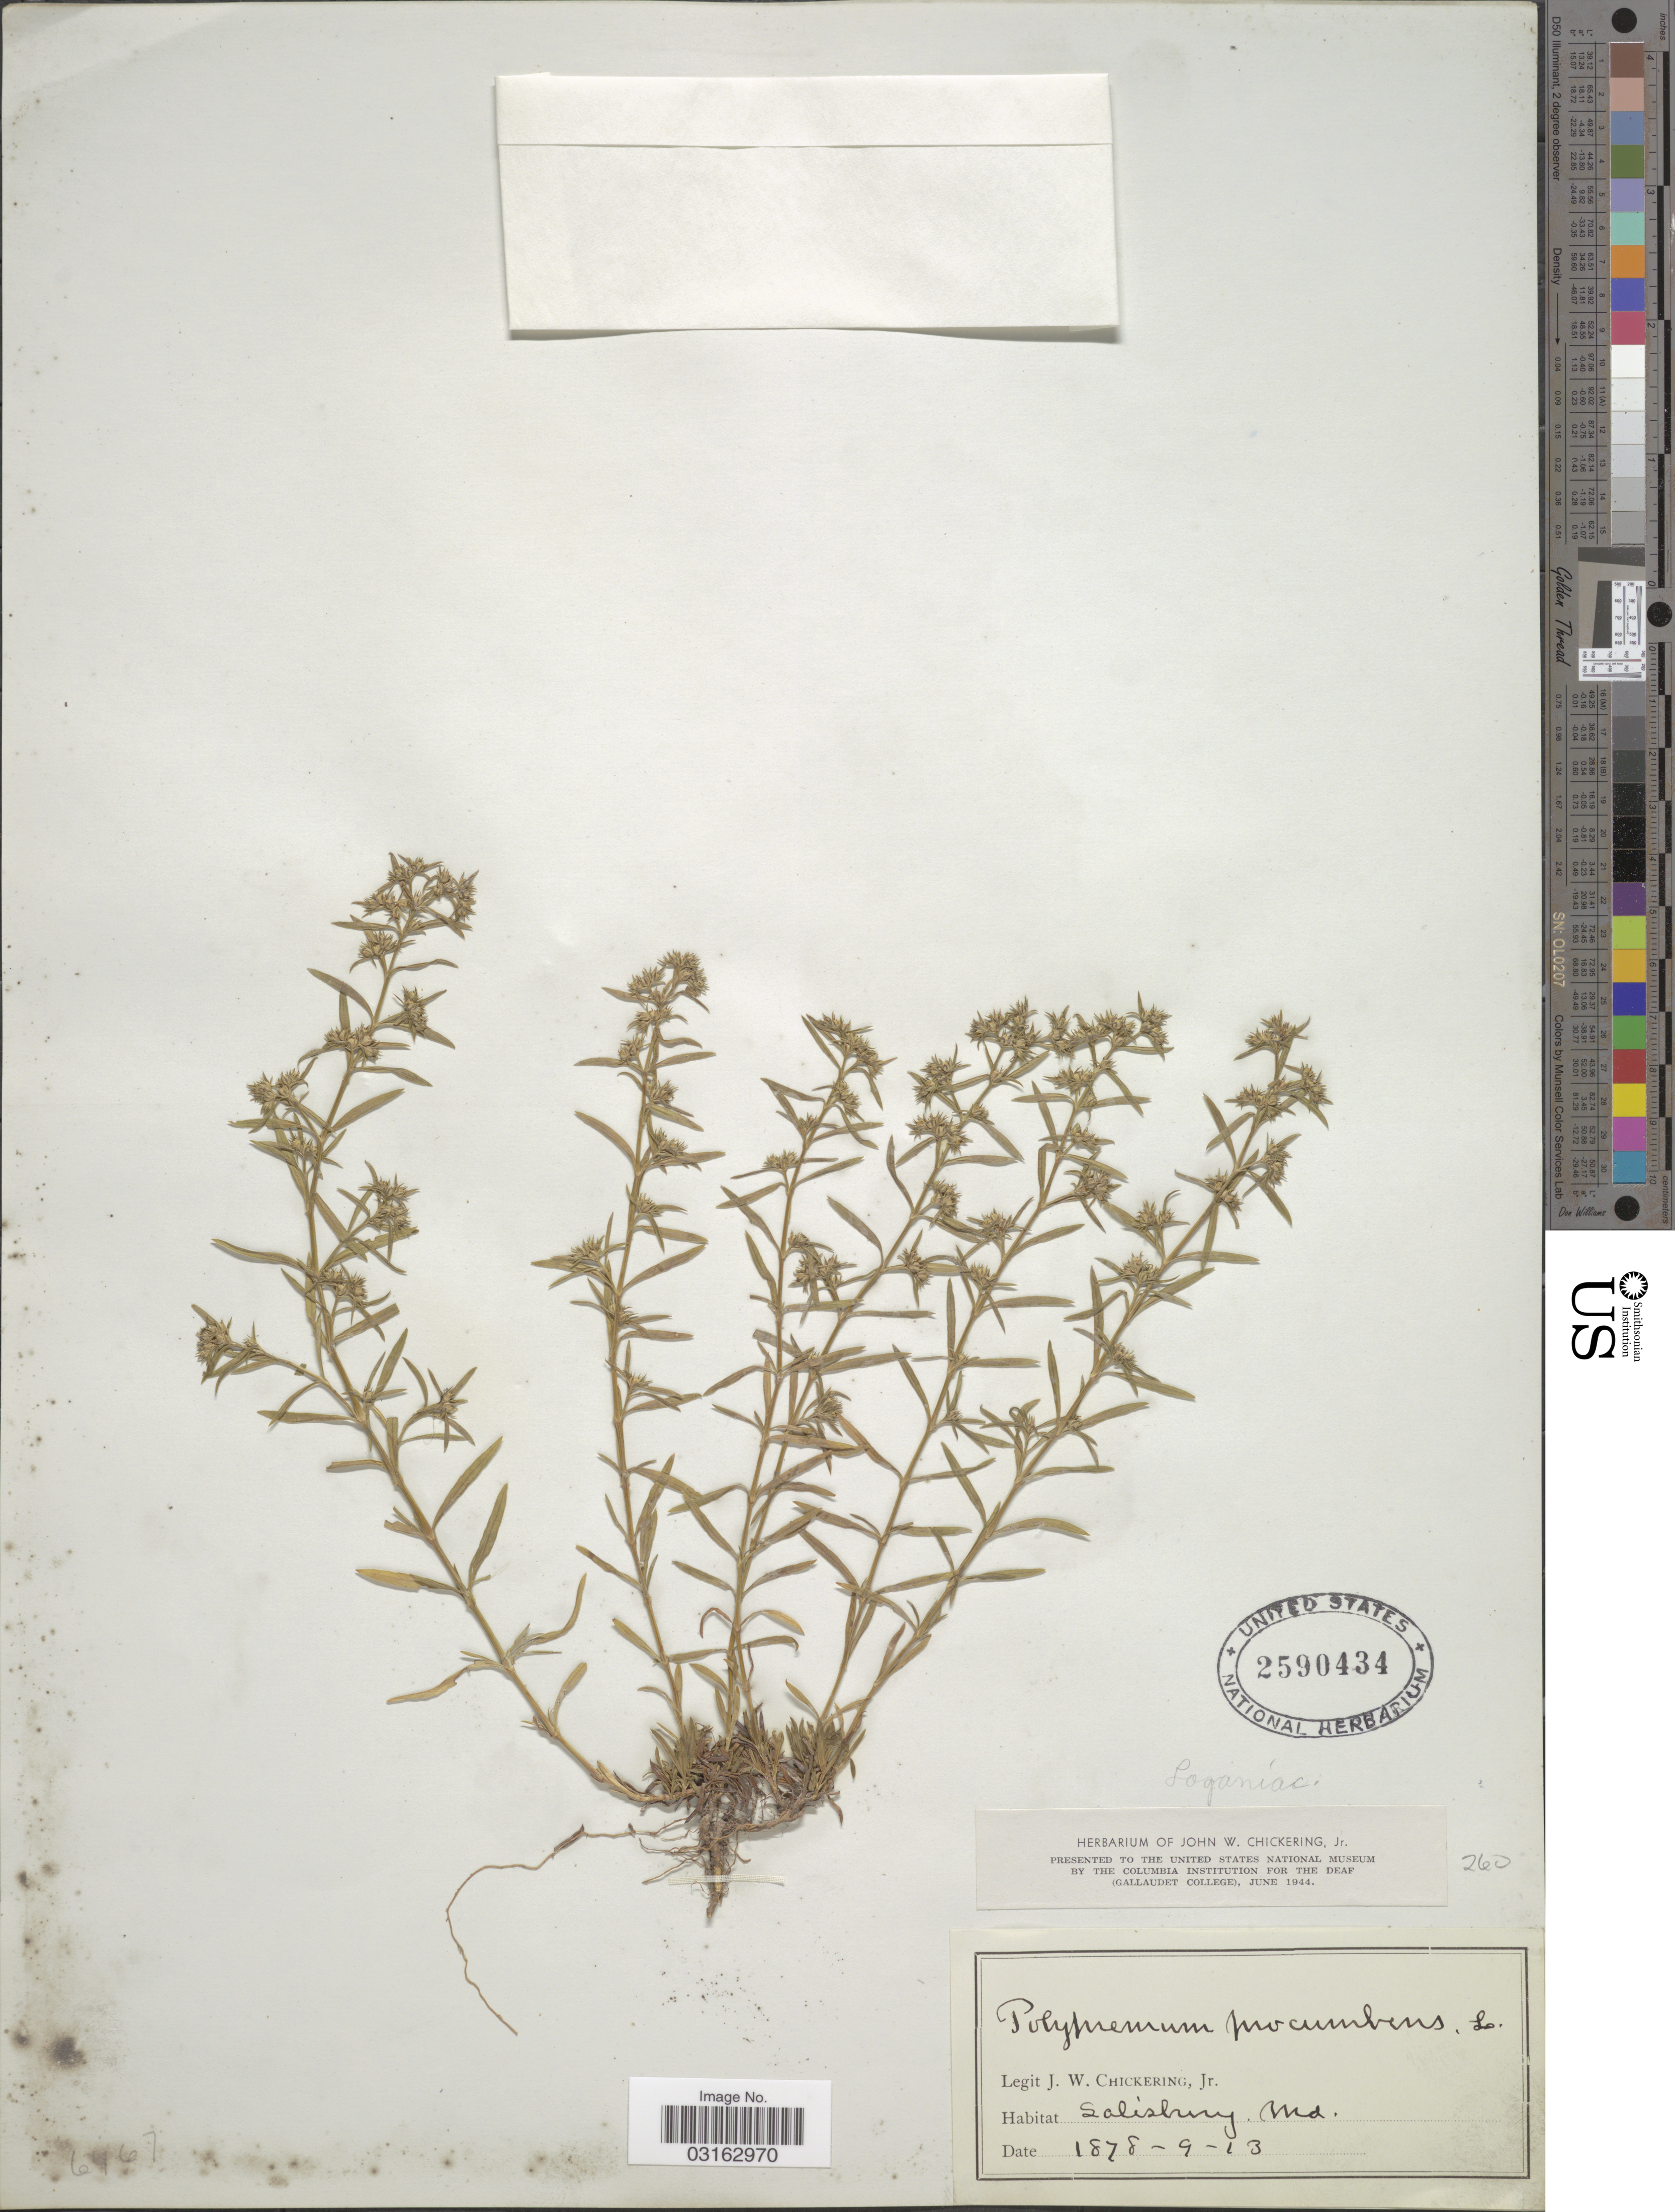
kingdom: Plantae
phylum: Tracheophyta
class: Magnoliopsida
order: Lamiales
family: Tetrachondraceae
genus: Polypremum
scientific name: Polypremum procumbens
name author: L.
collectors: J. W. Chickering Jr.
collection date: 1878-09-13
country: United States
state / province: Maryland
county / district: Wicomico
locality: Salisbury.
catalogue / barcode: US 2590434